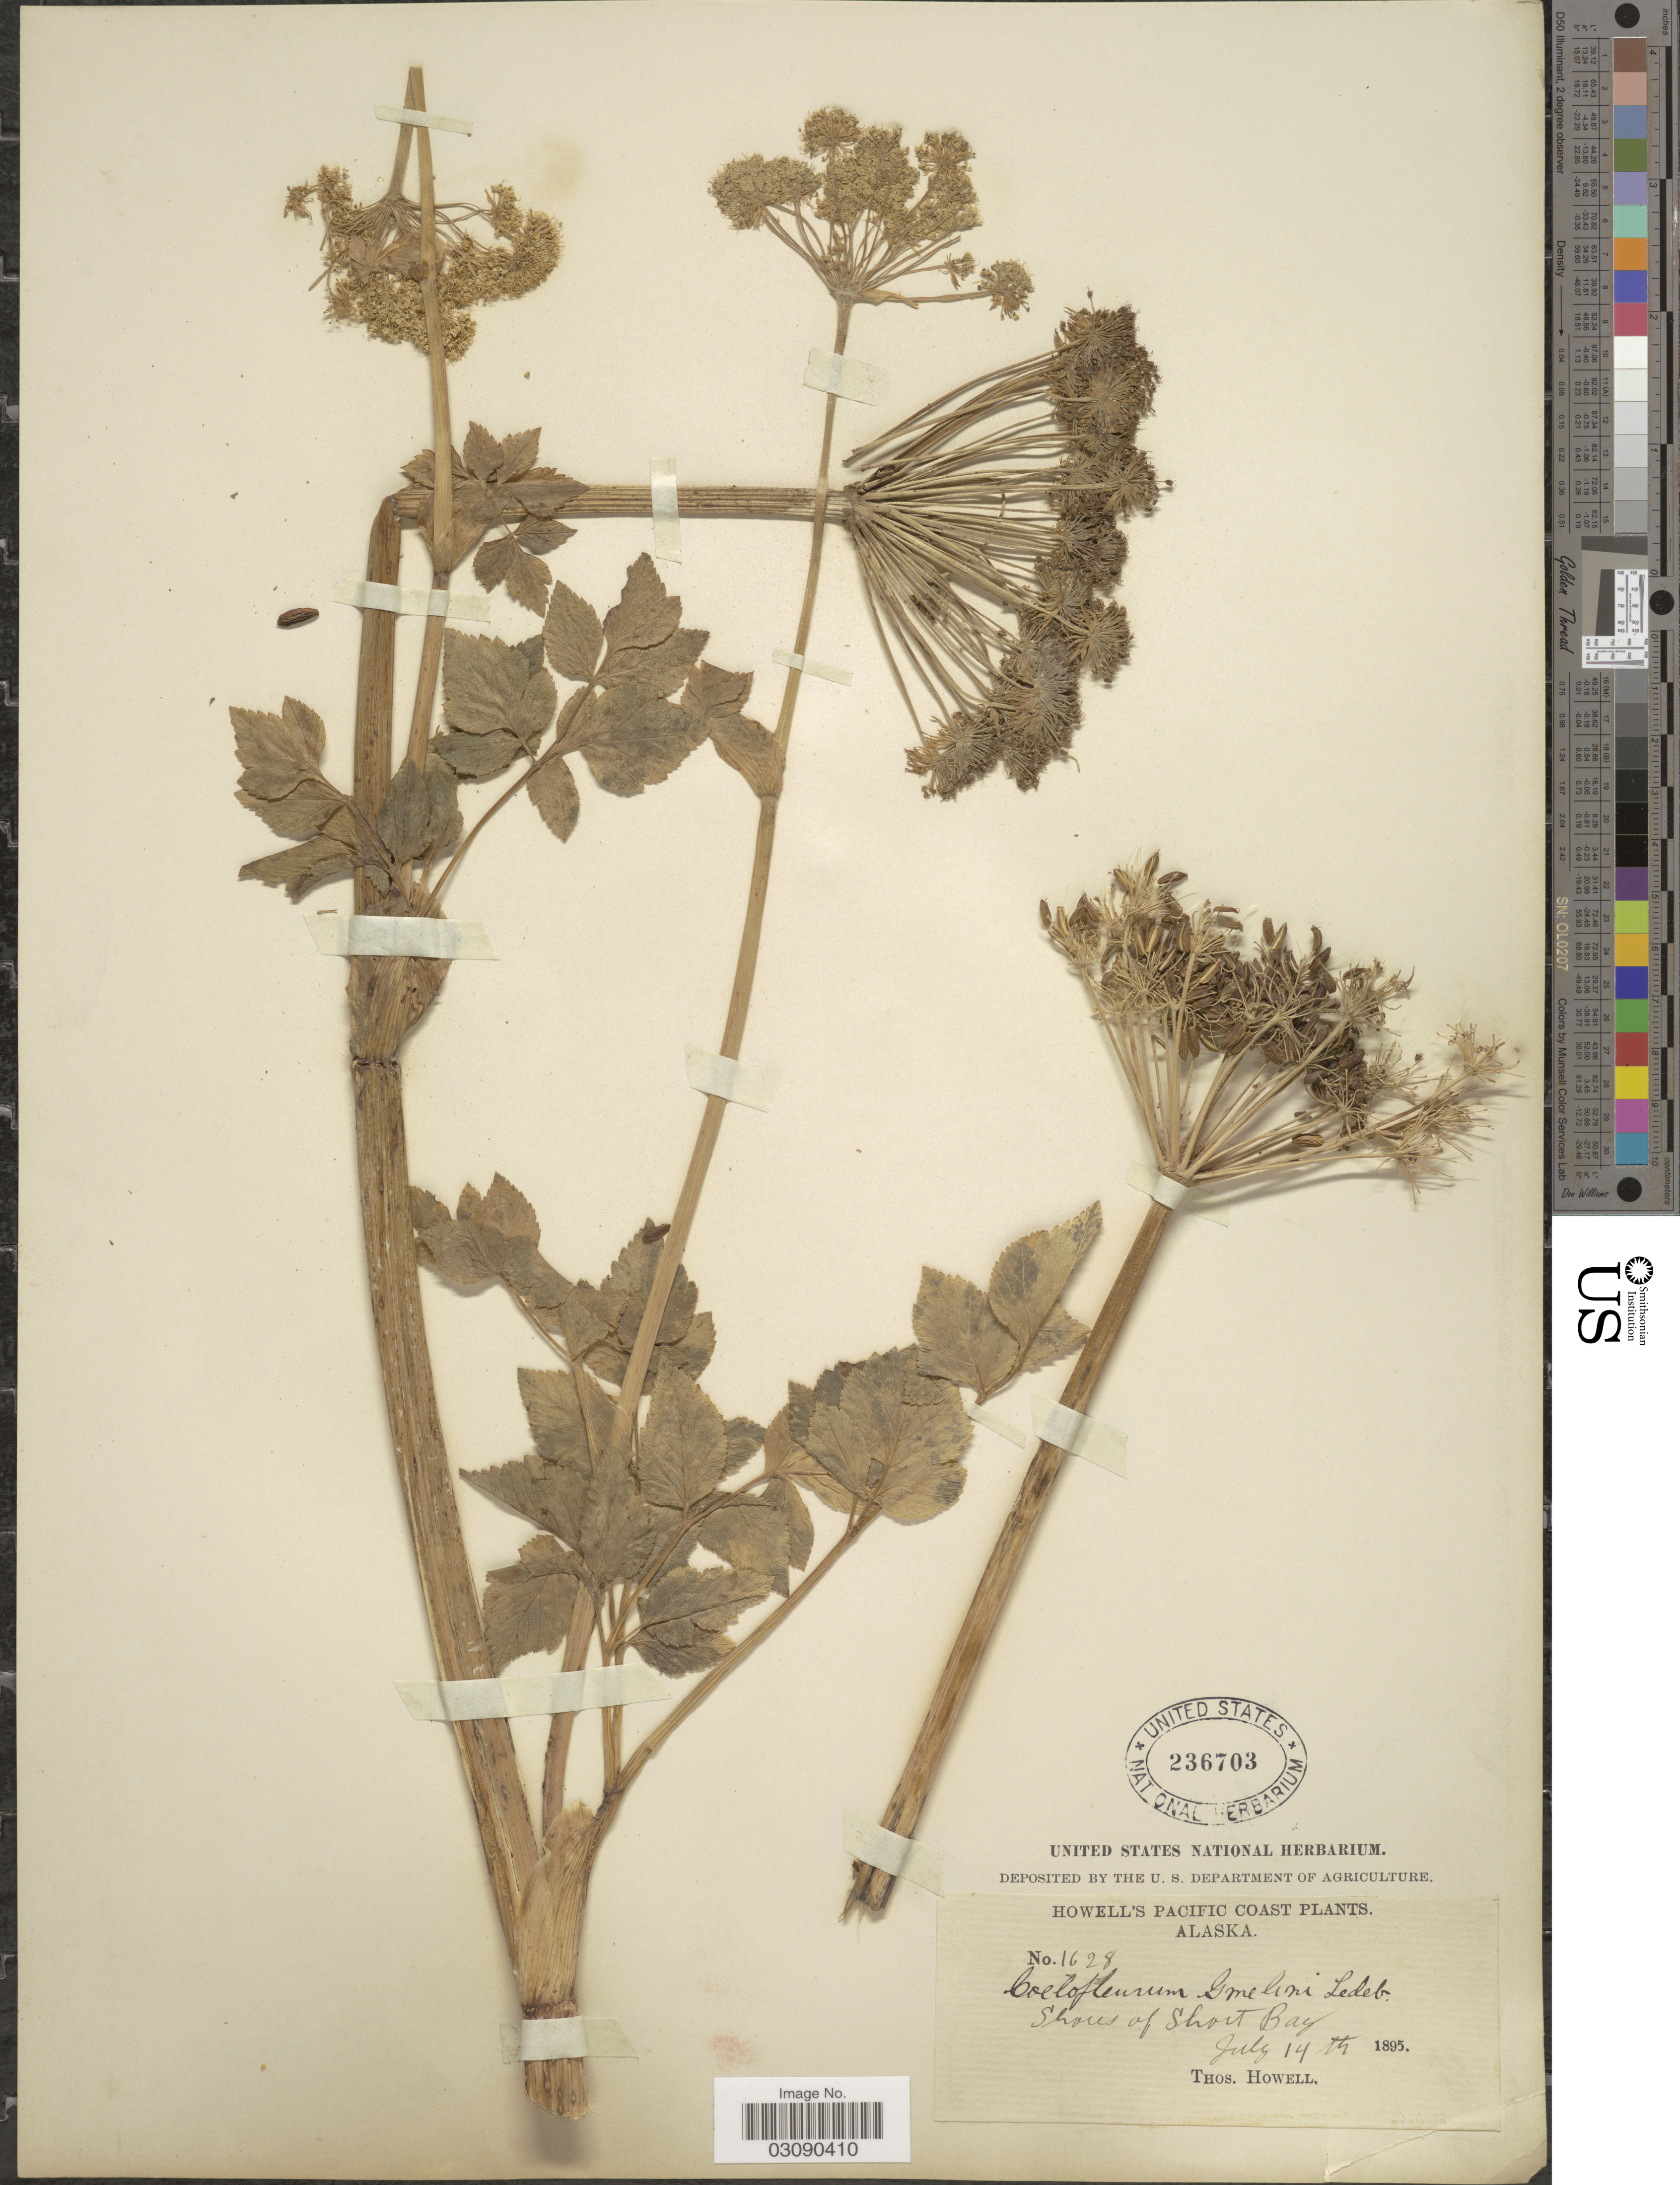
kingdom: Plantae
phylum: Tracheophyta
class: Magnoliopsida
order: Apiales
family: Apiaceae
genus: Angelica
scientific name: Angelica lucida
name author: L.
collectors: T. Howell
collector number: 1628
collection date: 1895-07-14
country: United States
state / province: Alaska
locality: Pacific Coast, Shores of Short Bay.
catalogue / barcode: US 236703